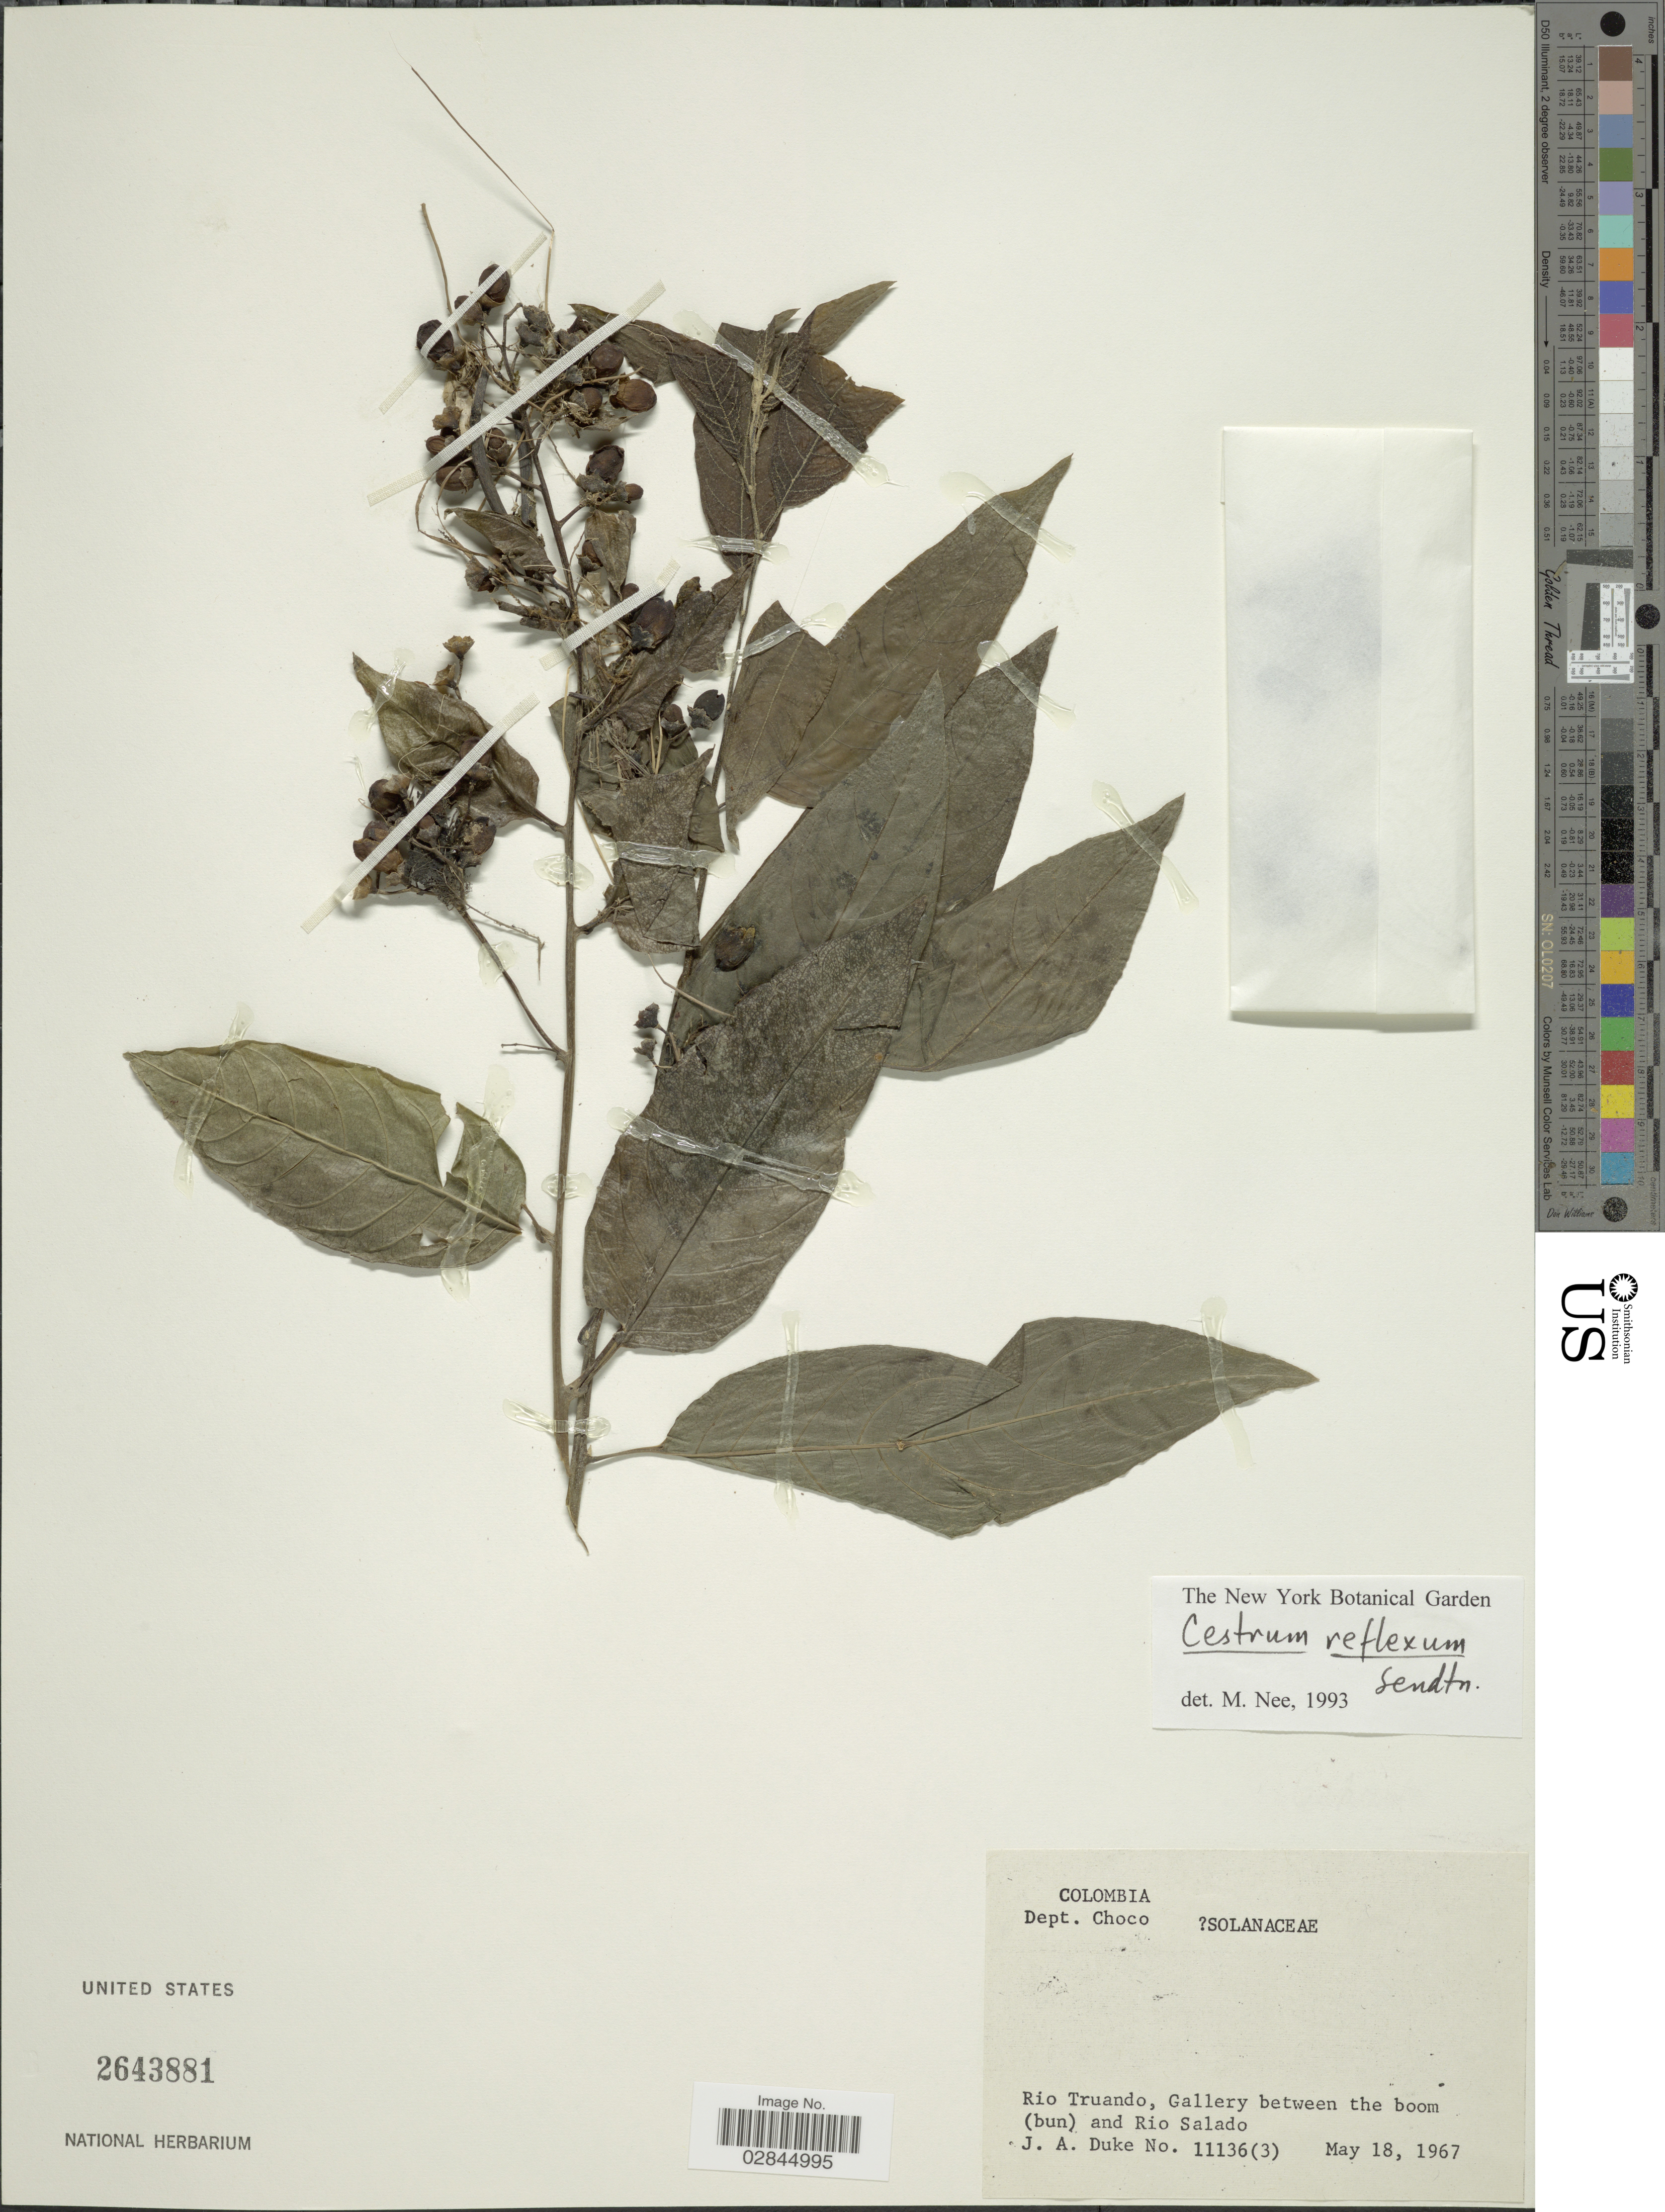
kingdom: Plantae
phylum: Tracheophyta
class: Magnoliopsida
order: Solanales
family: Solanaceae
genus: Cestrum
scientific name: Cestrum reflexum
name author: Sendtn.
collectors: J. A. Duke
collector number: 11136(3)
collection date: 1967-05-18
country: Colombia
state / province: Chocó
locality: Dept. Choco. Rio Truando, Gallery between the boom (bun)and Rio Salado.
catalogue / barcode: US 2643881